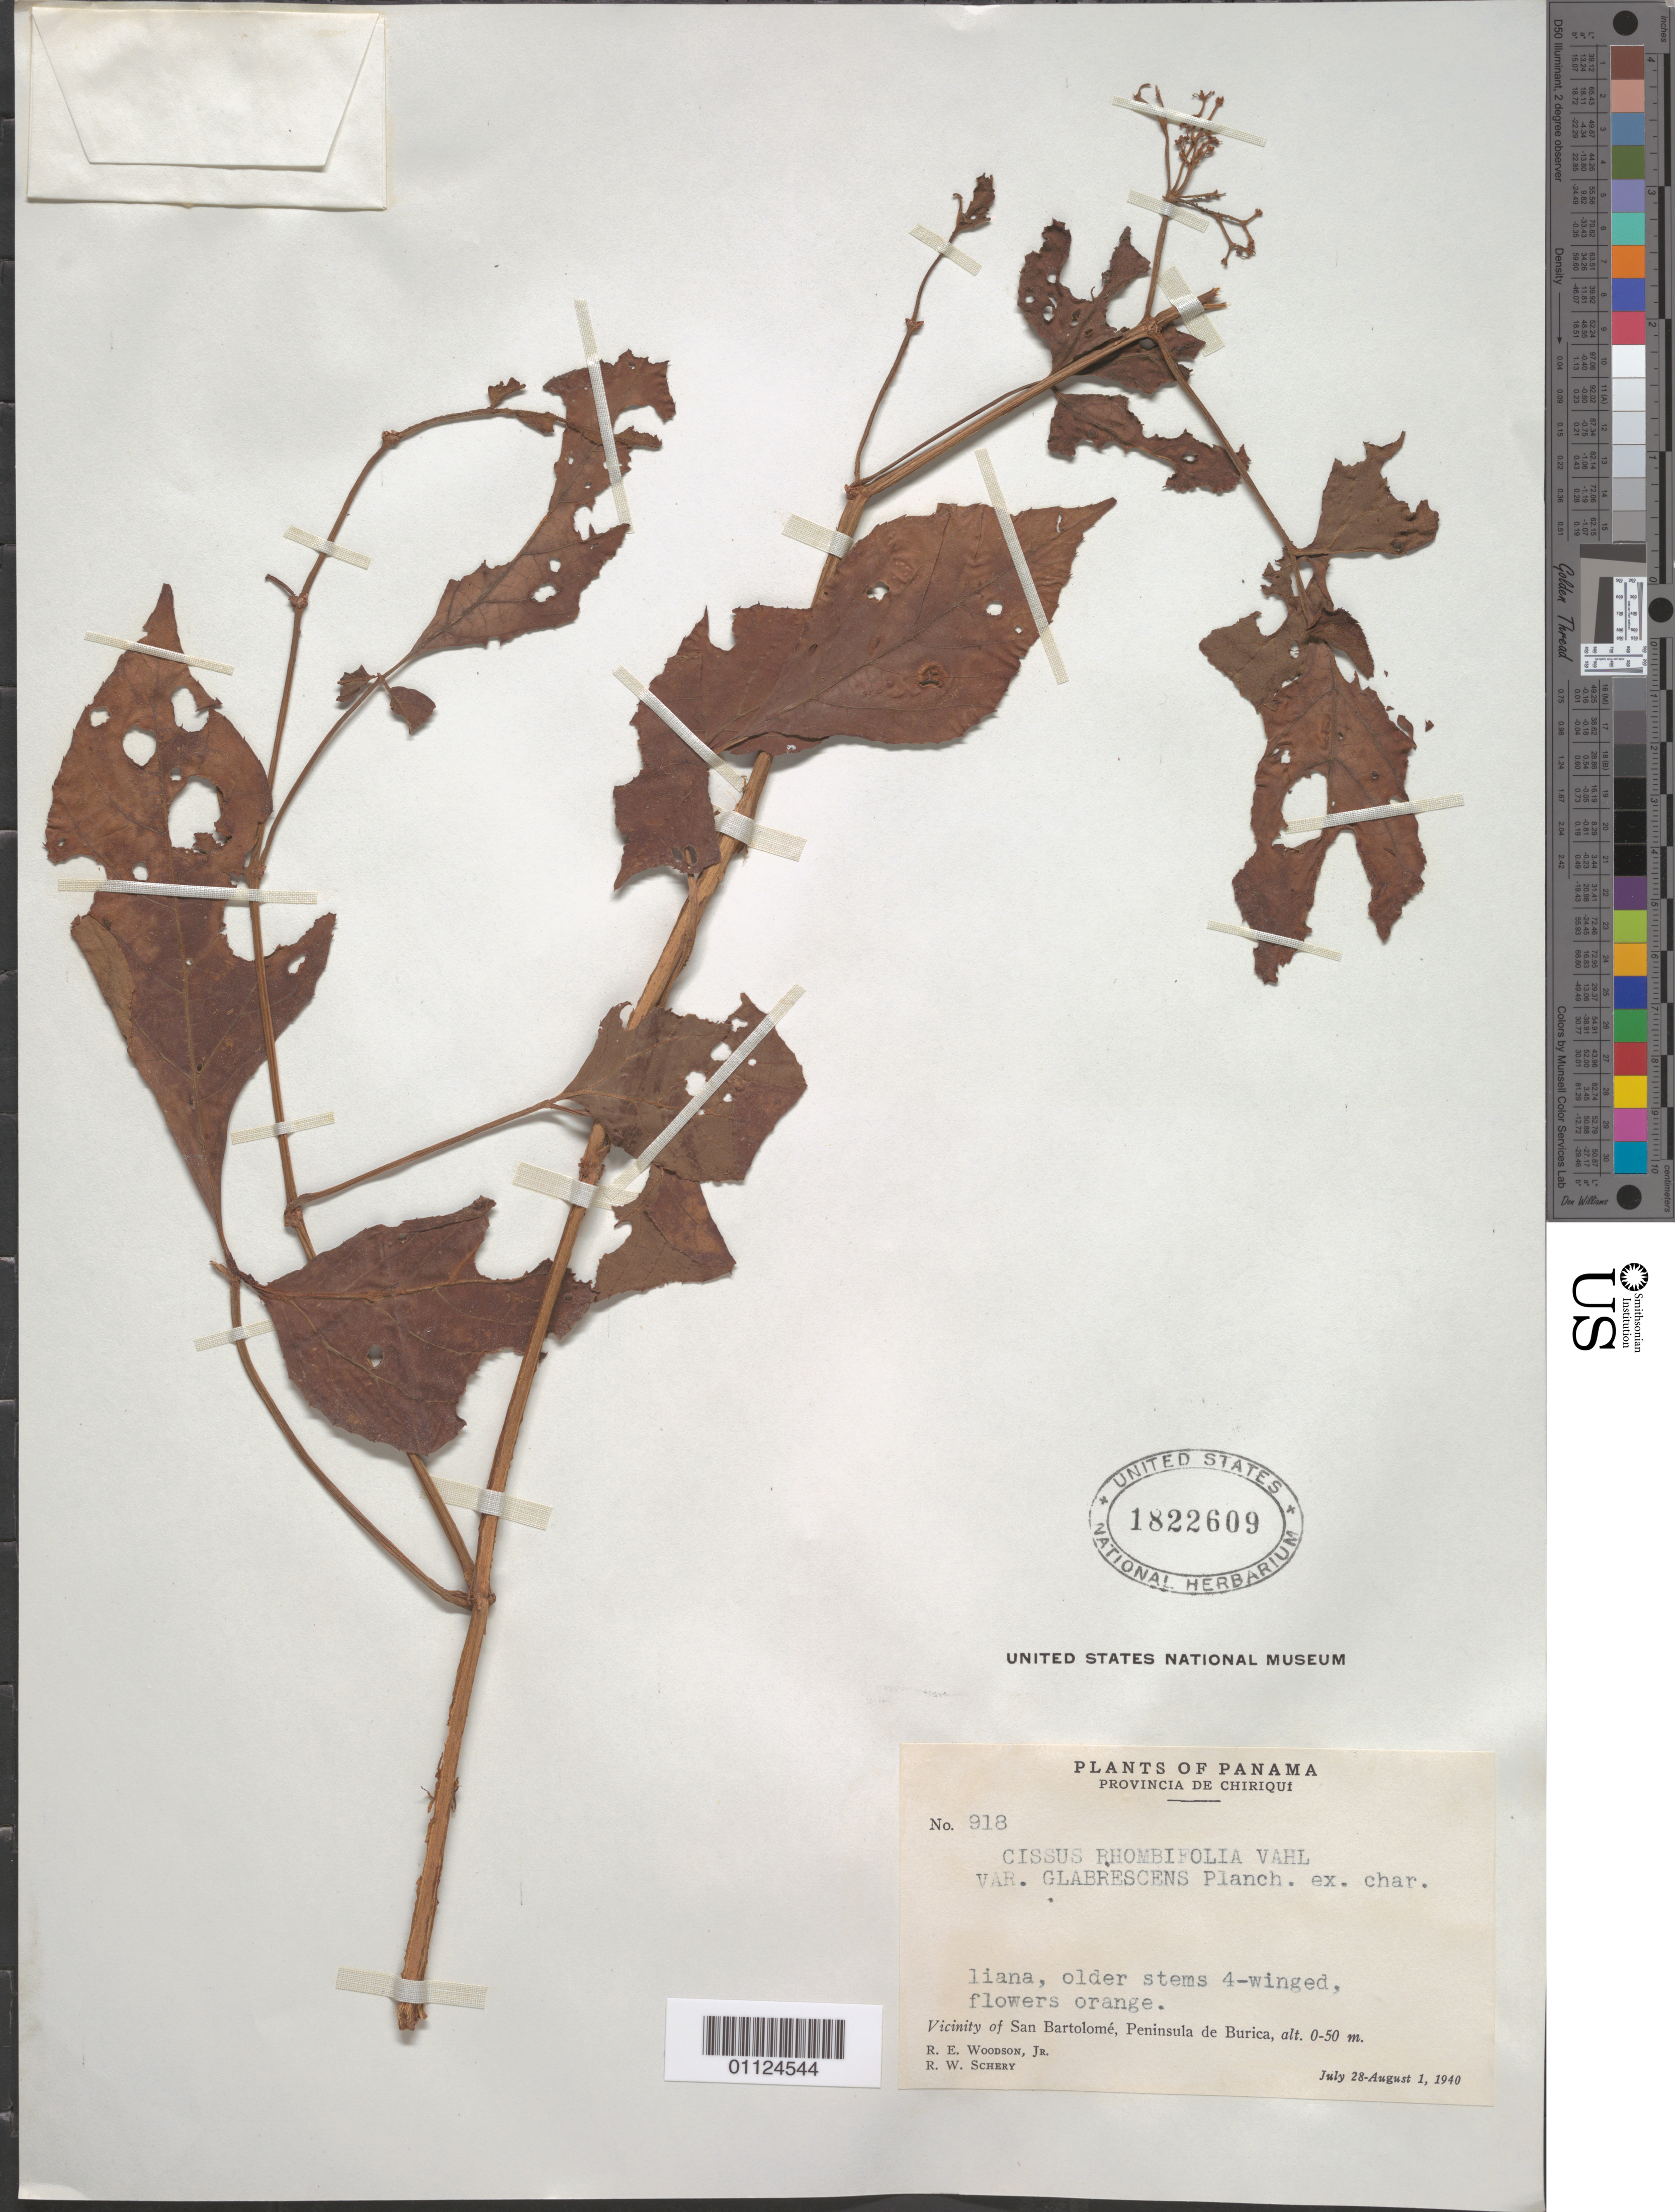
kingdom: Plantae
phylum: Tracheophyta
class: Magnoliopsida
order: Vitales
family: Vitaceae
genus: Cissus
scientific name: Cissus rhombifolia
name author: Vahl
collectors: R. E. Woodson & R. W. Schery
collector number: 918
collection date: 1940-07-28/1940-08-01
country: Panama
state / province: Chiriquí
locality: Vicinity of San Bartolome, Peninsula de Burica.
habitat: Liana.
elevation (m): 0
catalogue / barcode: US 1822609